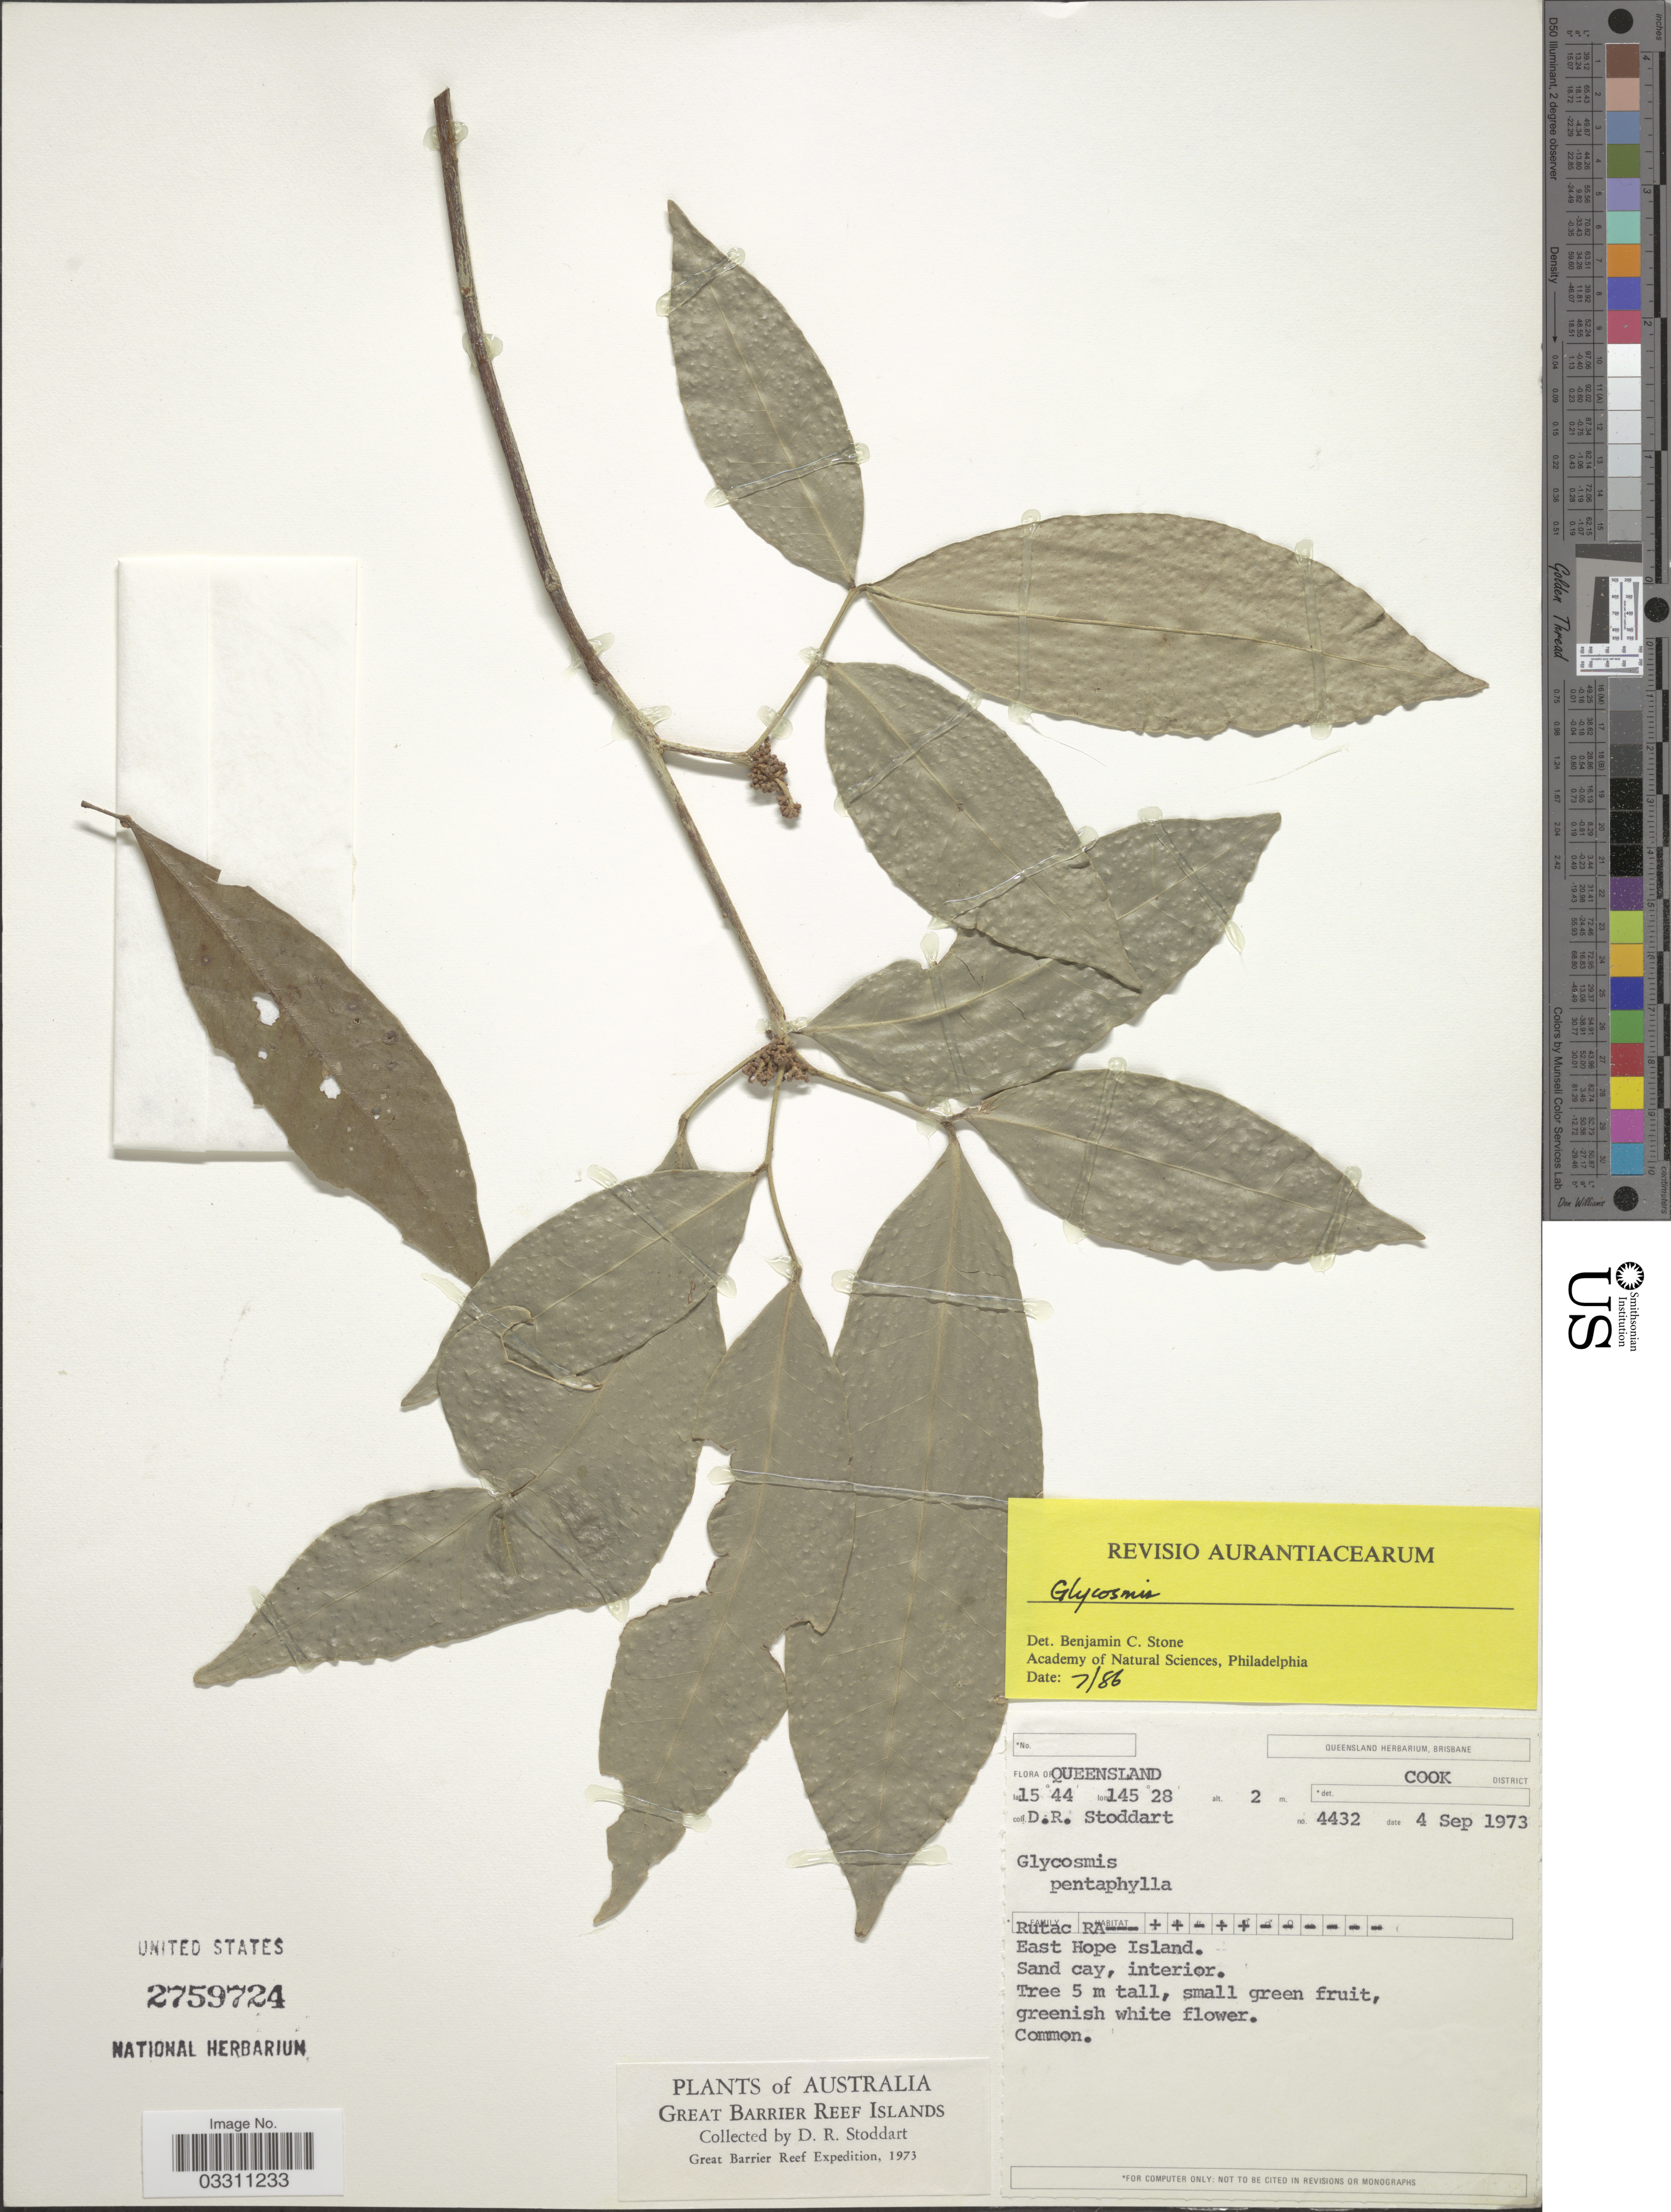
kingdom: Plantae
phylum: Tracheophyta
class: Magnoliopsida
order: Sapindales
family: Rutaceae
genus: Glycosmis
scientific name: Glycosmis sp.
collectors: D. R. Stoddart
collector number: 4432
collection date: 1973-09-04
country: Australia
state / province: Queensland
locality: Cook District. East Hope Island.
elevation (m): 2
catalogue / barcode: US 2759724